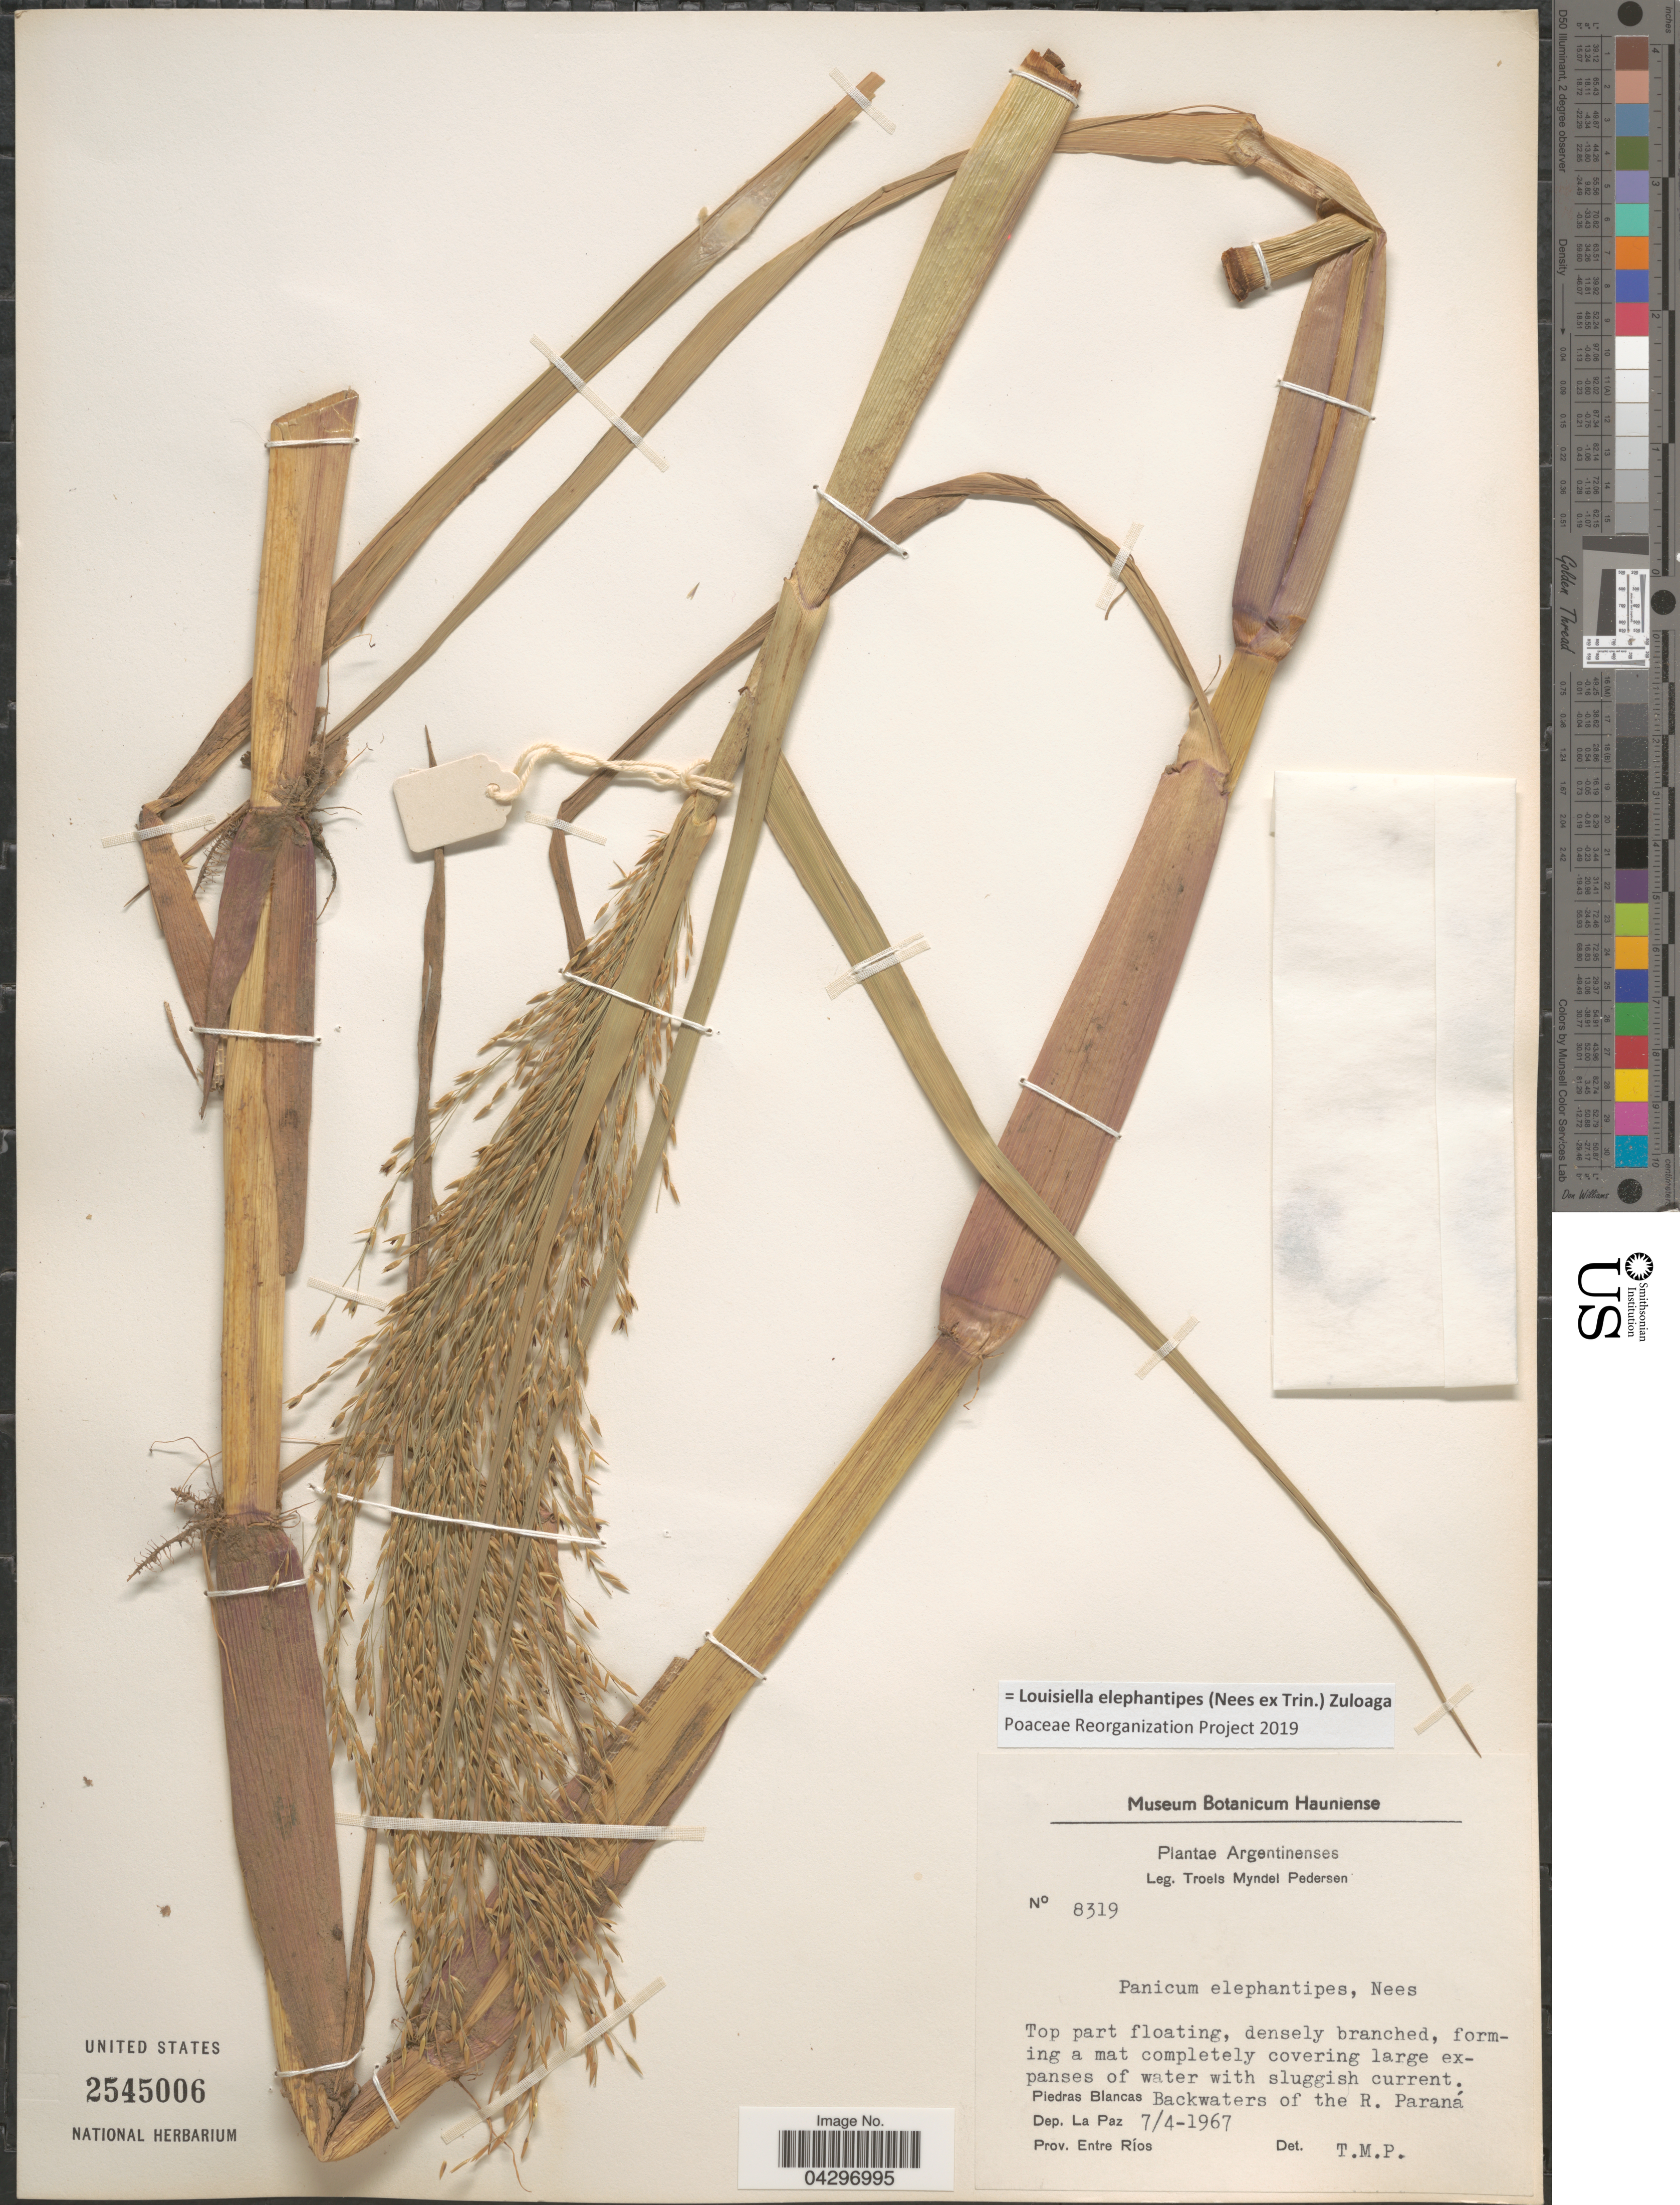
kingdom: Plantae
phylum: Tracheophyta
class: Liliopsida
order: Poales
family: Poaceae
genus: Louisiella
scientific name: Louisiella elephantipes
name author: (Nees ex Trin.) Zuloaga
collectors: T. Pederson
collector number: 8319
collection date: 1967-04-07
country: Argentina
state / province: Entre Rios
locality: Piedras Blancas. Backwaters of the R. Paraná. Dep. La Paz.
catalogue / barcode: US 2545006